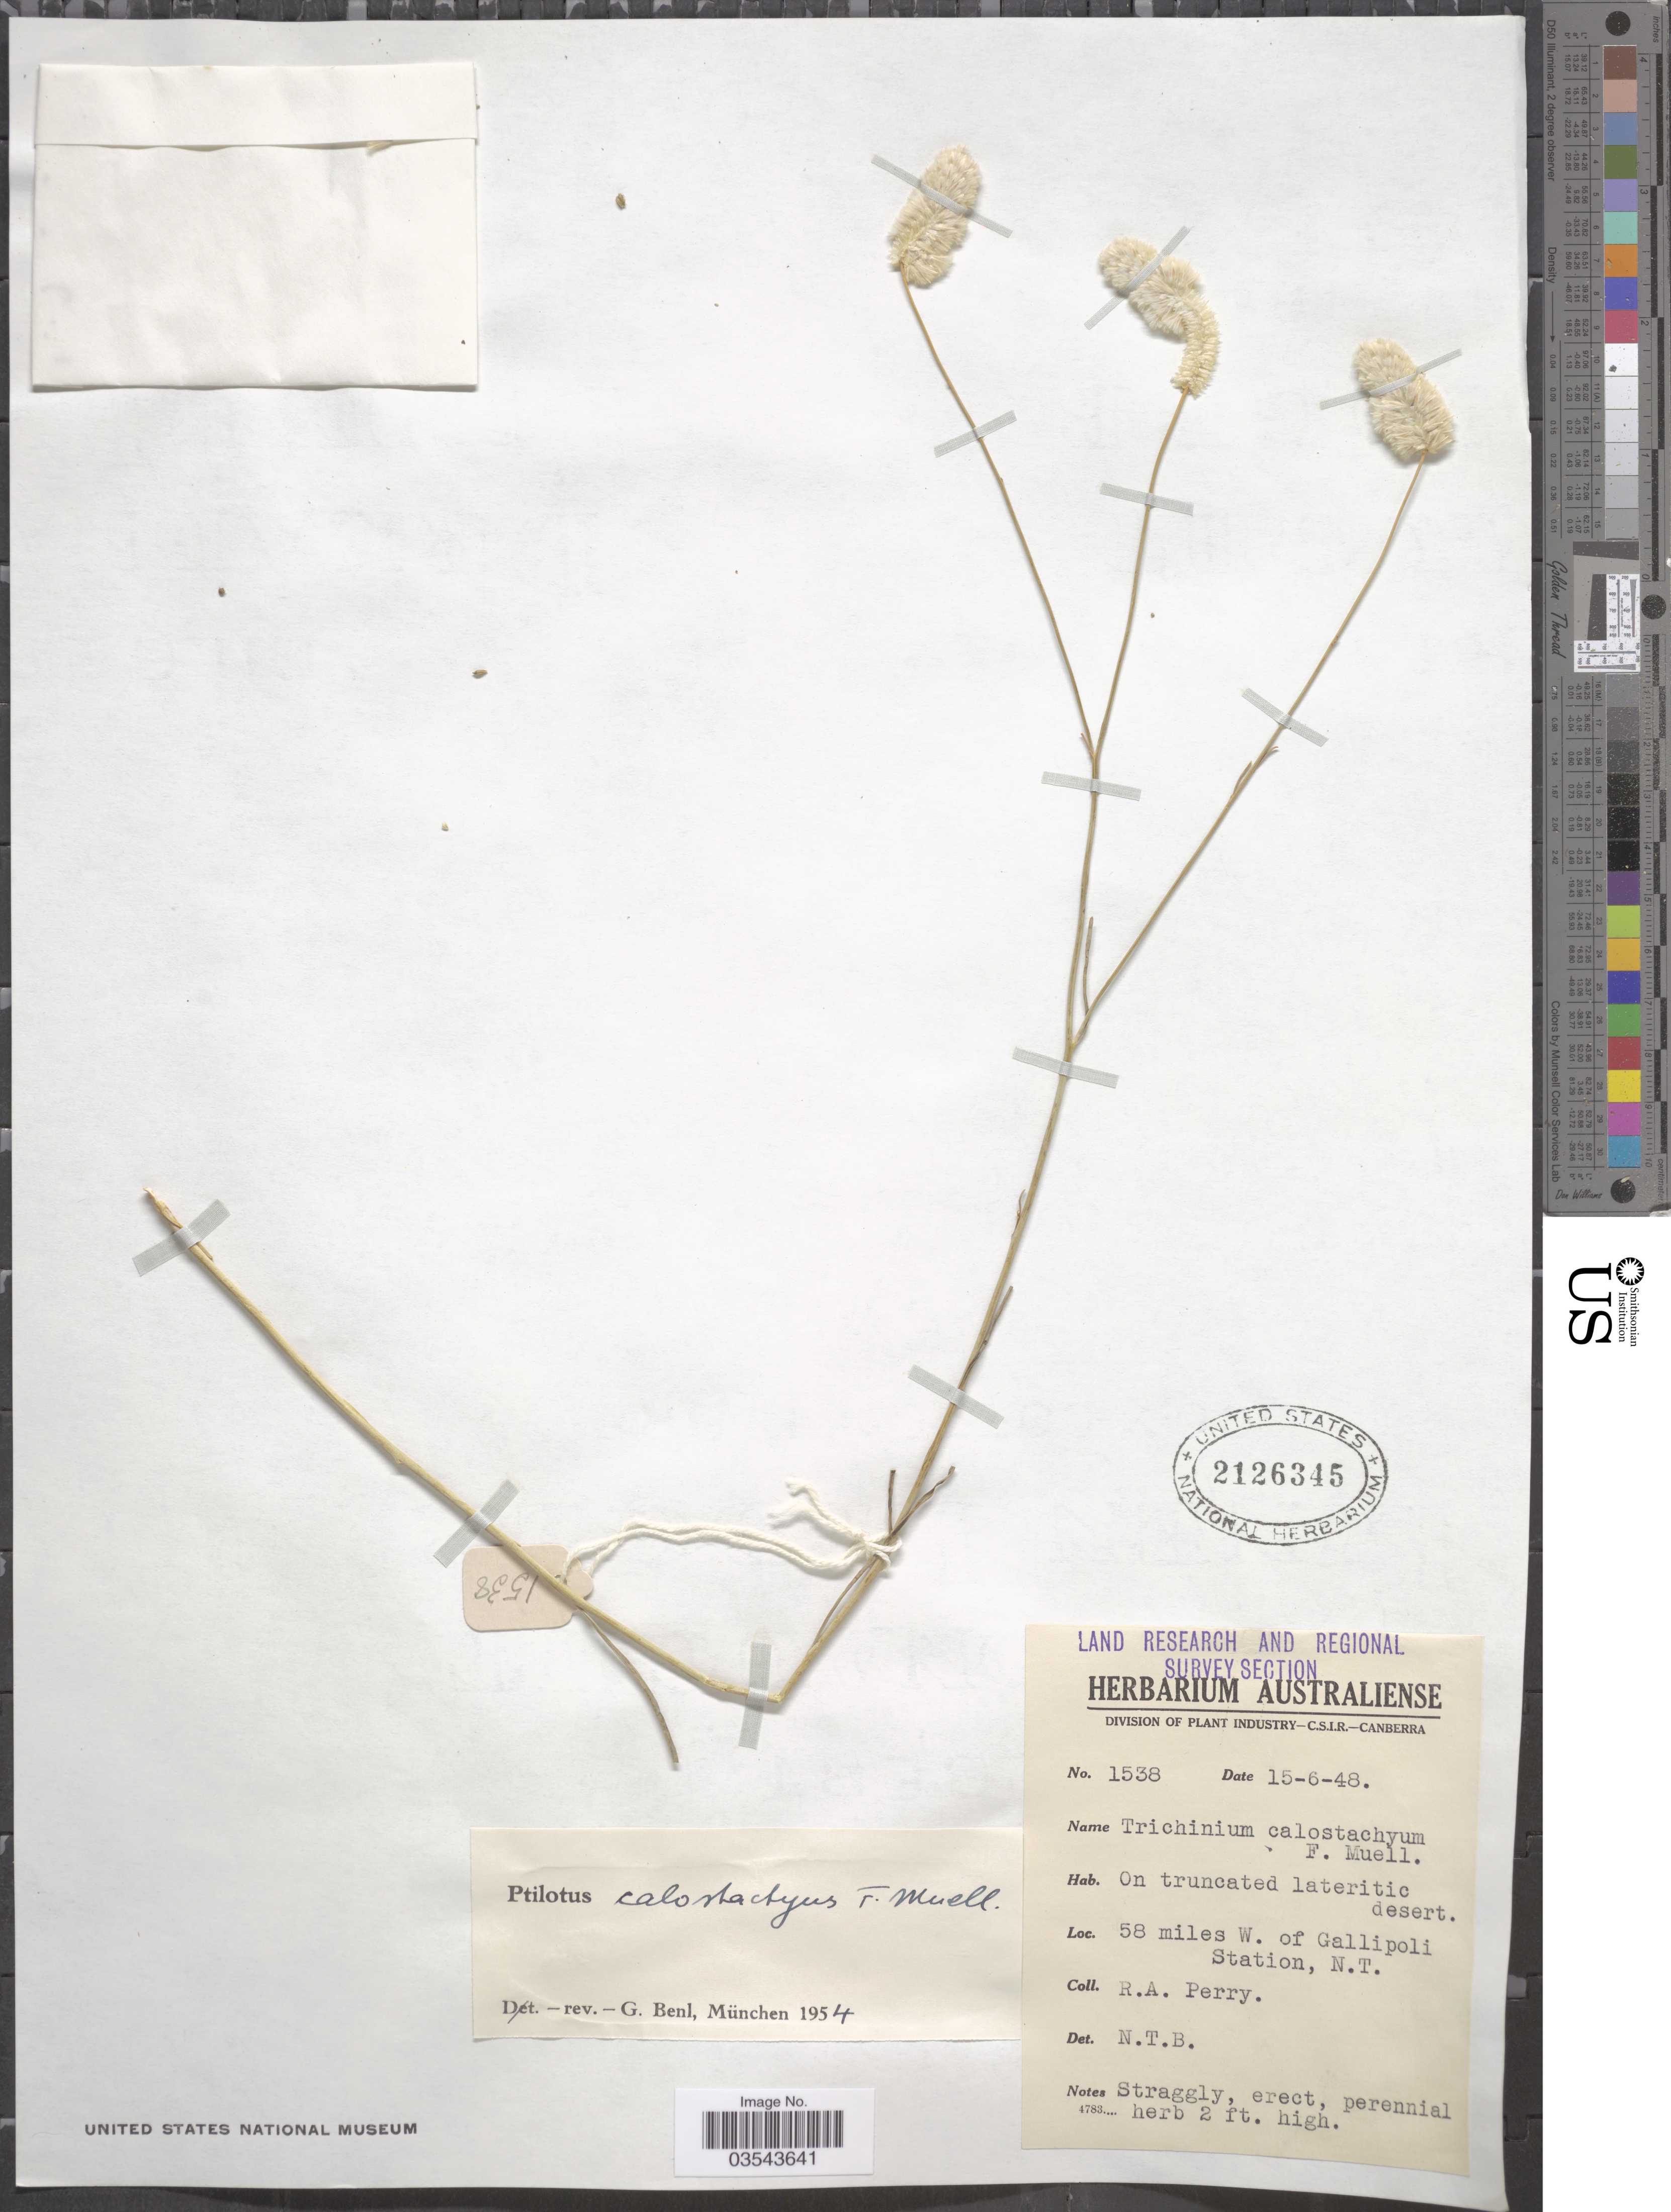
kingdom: Plantae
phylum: Tracheophyta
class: Magnoliopsida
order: Caryophyllales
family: Amaranthaceae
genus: Ptilotus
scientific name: Ptilotus calostachyus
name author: F. Muell.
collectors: Perry, R. A.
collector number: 1538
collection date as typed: Transcribed d/m/y: 15/6/48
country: Australia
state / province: Northern Territory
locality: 58 miles W. of Gallipoli Station, N.T.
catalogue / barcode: US 2126345